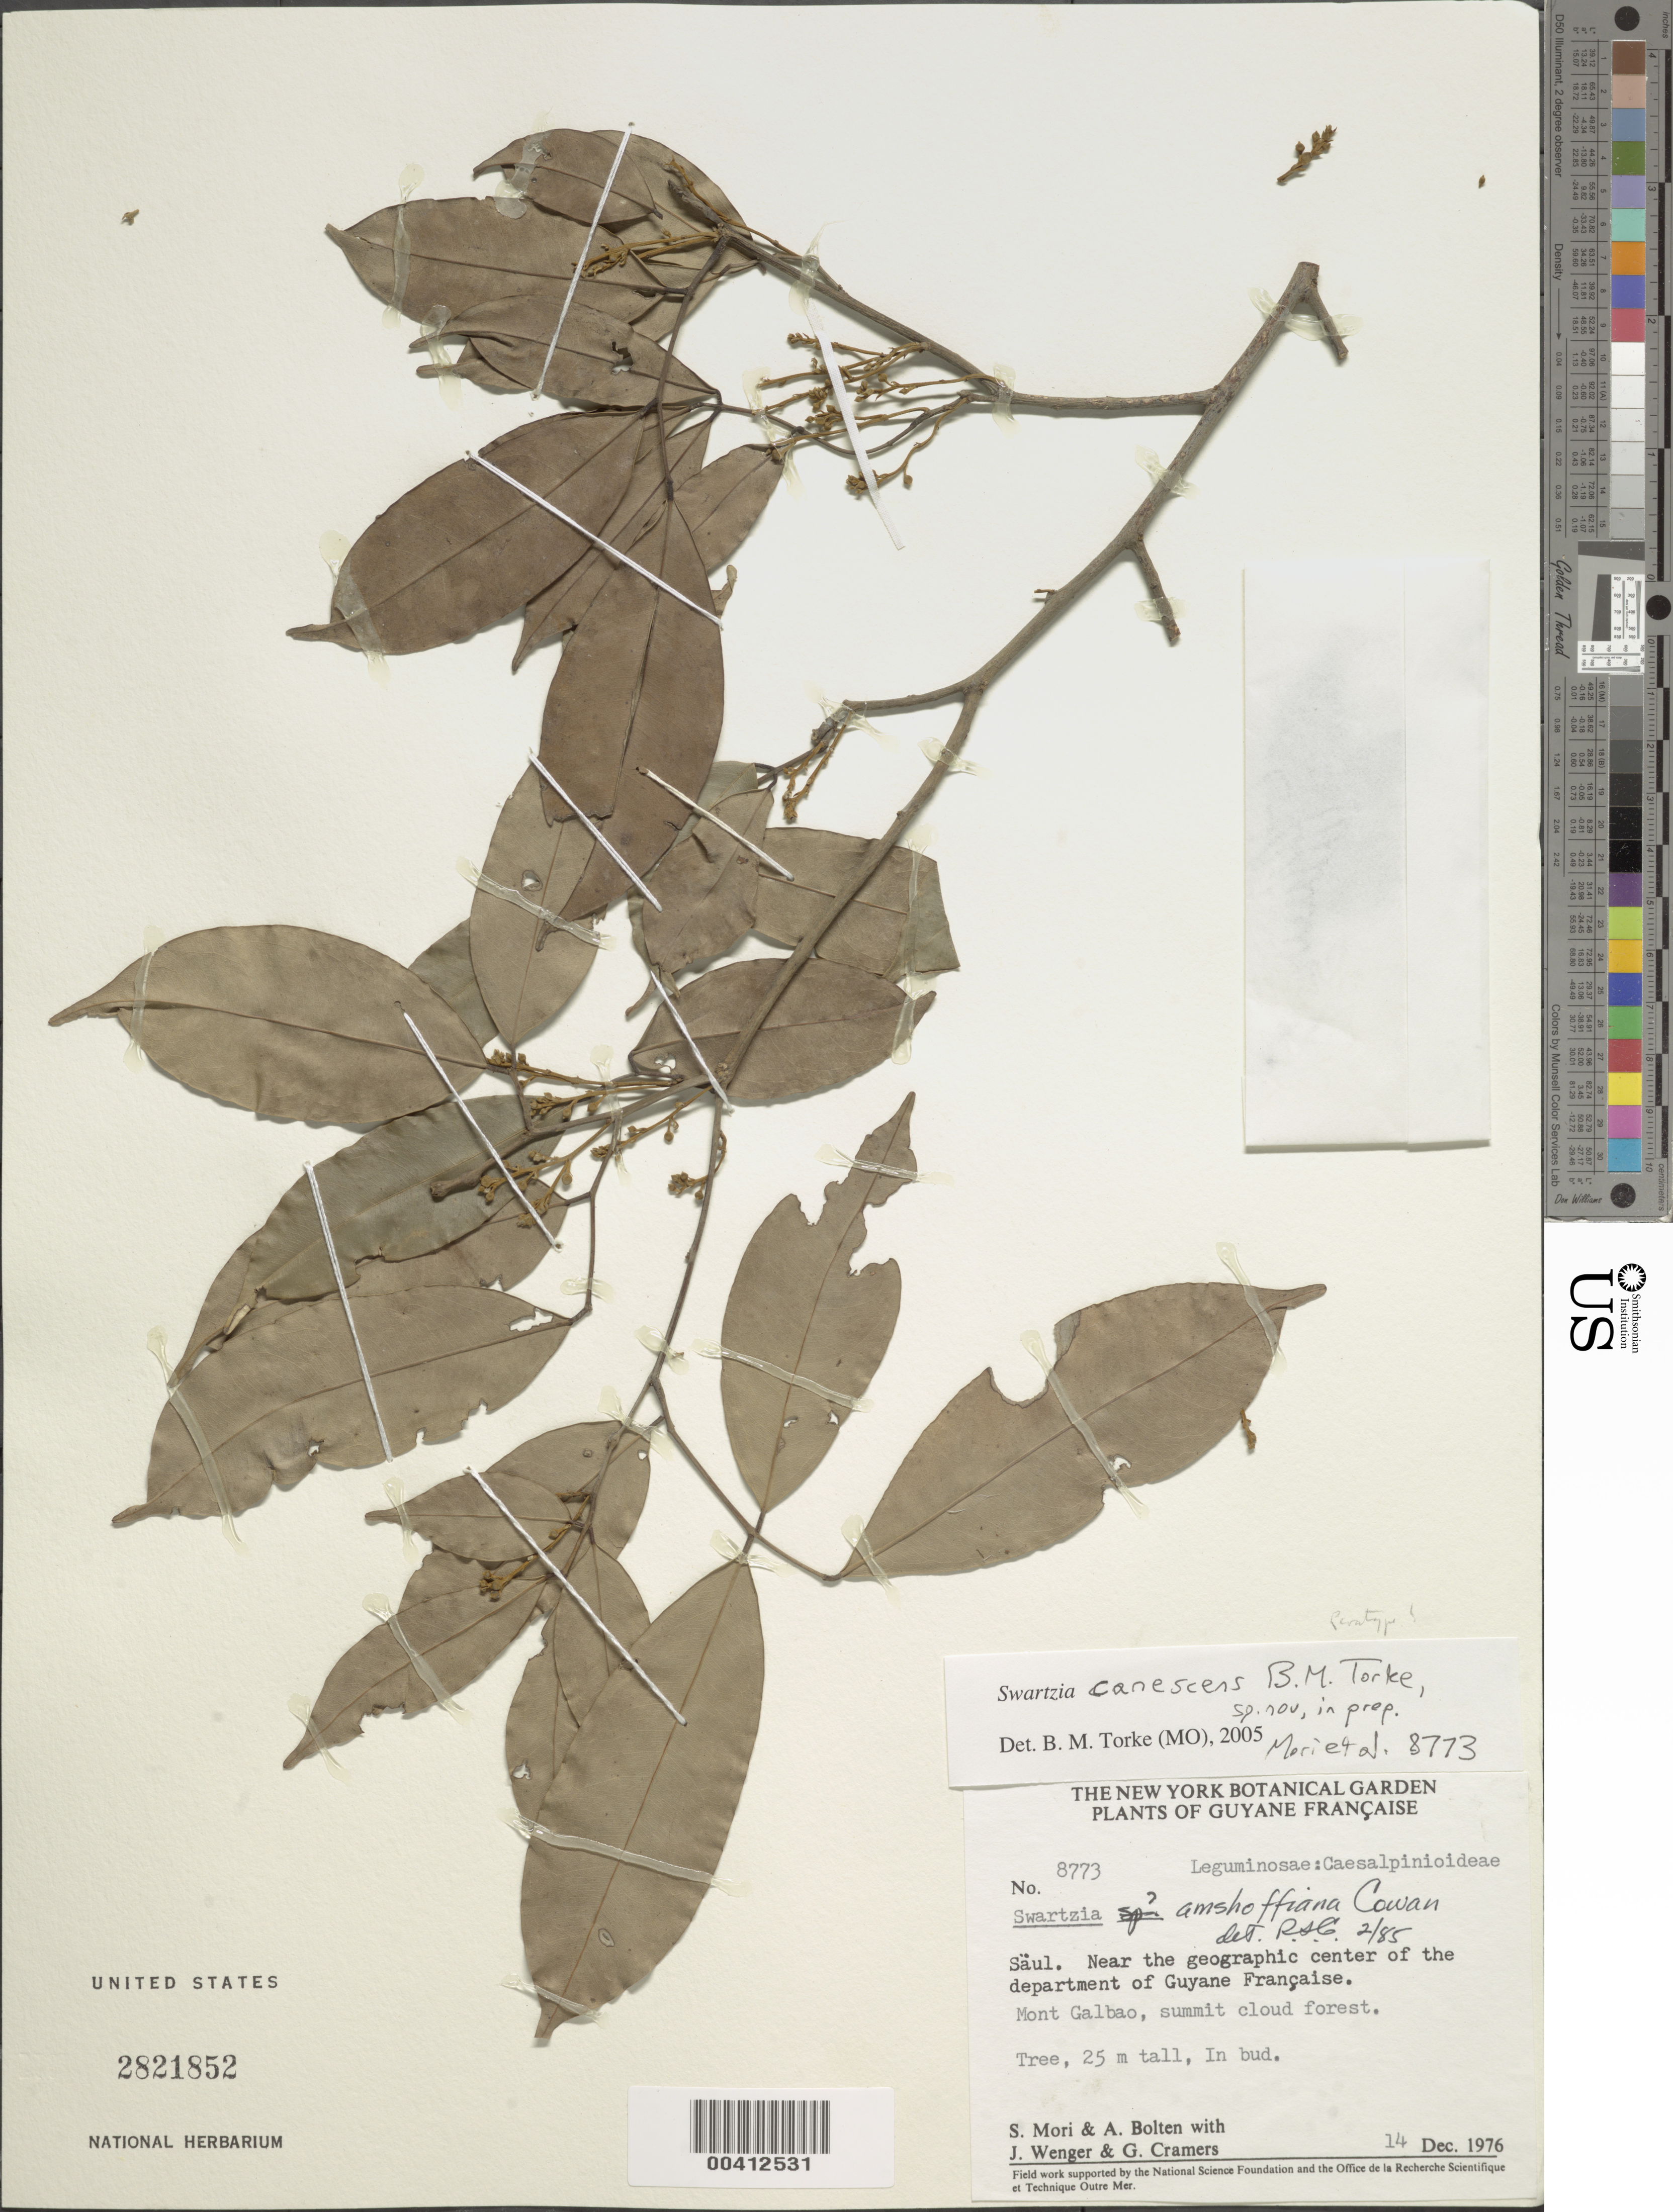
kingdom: Plantae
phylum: Tracheophyta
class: Magnoliopsida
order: Fabales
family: Fabaceae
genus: Swartzia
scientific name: Swartzia canescens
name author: Torke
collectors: S. Mori, A. Bolten, J. Wenger & G. Cremers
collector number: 8773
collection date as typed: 14 Dec 1976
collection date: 1976-12-14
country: French Guiana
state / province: Cayenne / Saint-Laurent-du-Maroni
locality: Mt. galbao, near the geographical center of fr. guiana. saul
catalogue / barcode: US 2821852